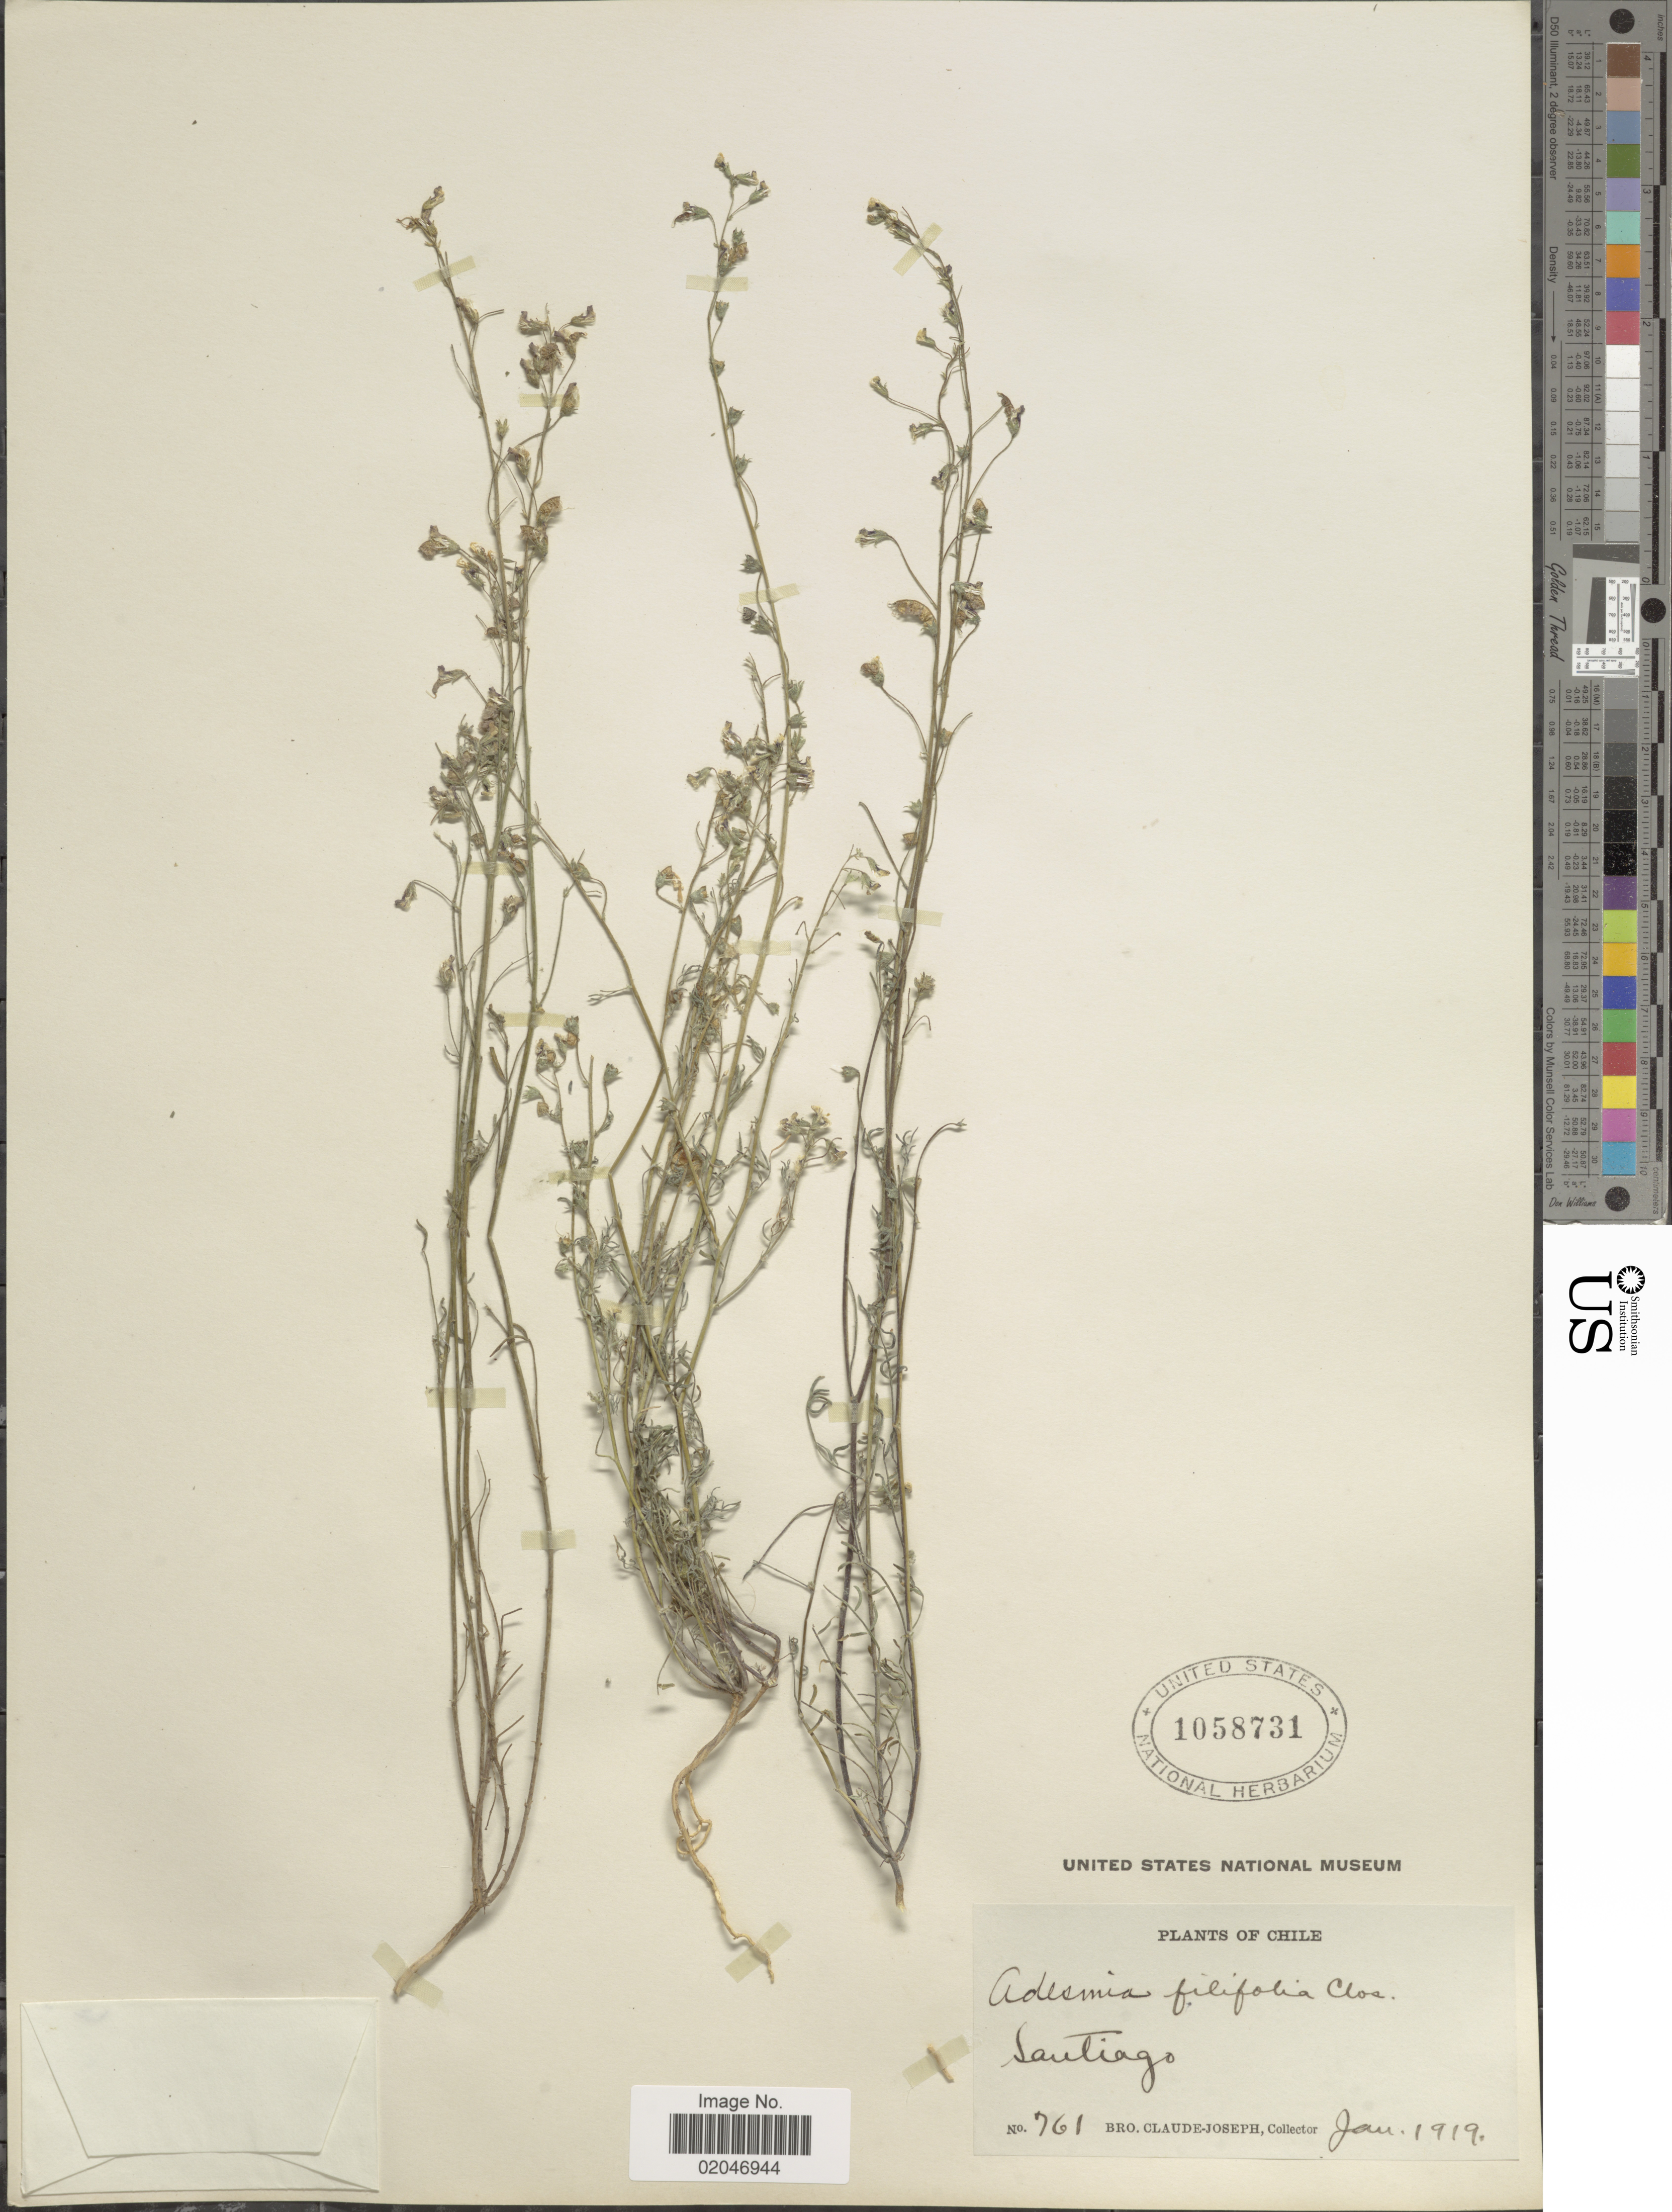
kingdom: Plantae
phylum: Tracheophyta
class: Magnoliopsida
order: Fabales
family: Fabaceae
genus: Adesmia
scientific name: Adesmia filifolia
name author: Clos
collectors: Bro. Claude-Joseph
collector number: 761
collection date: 1919-01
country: Chile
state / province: Región Metropolitana (RM)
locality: Santiago.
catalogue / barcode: US 1058731